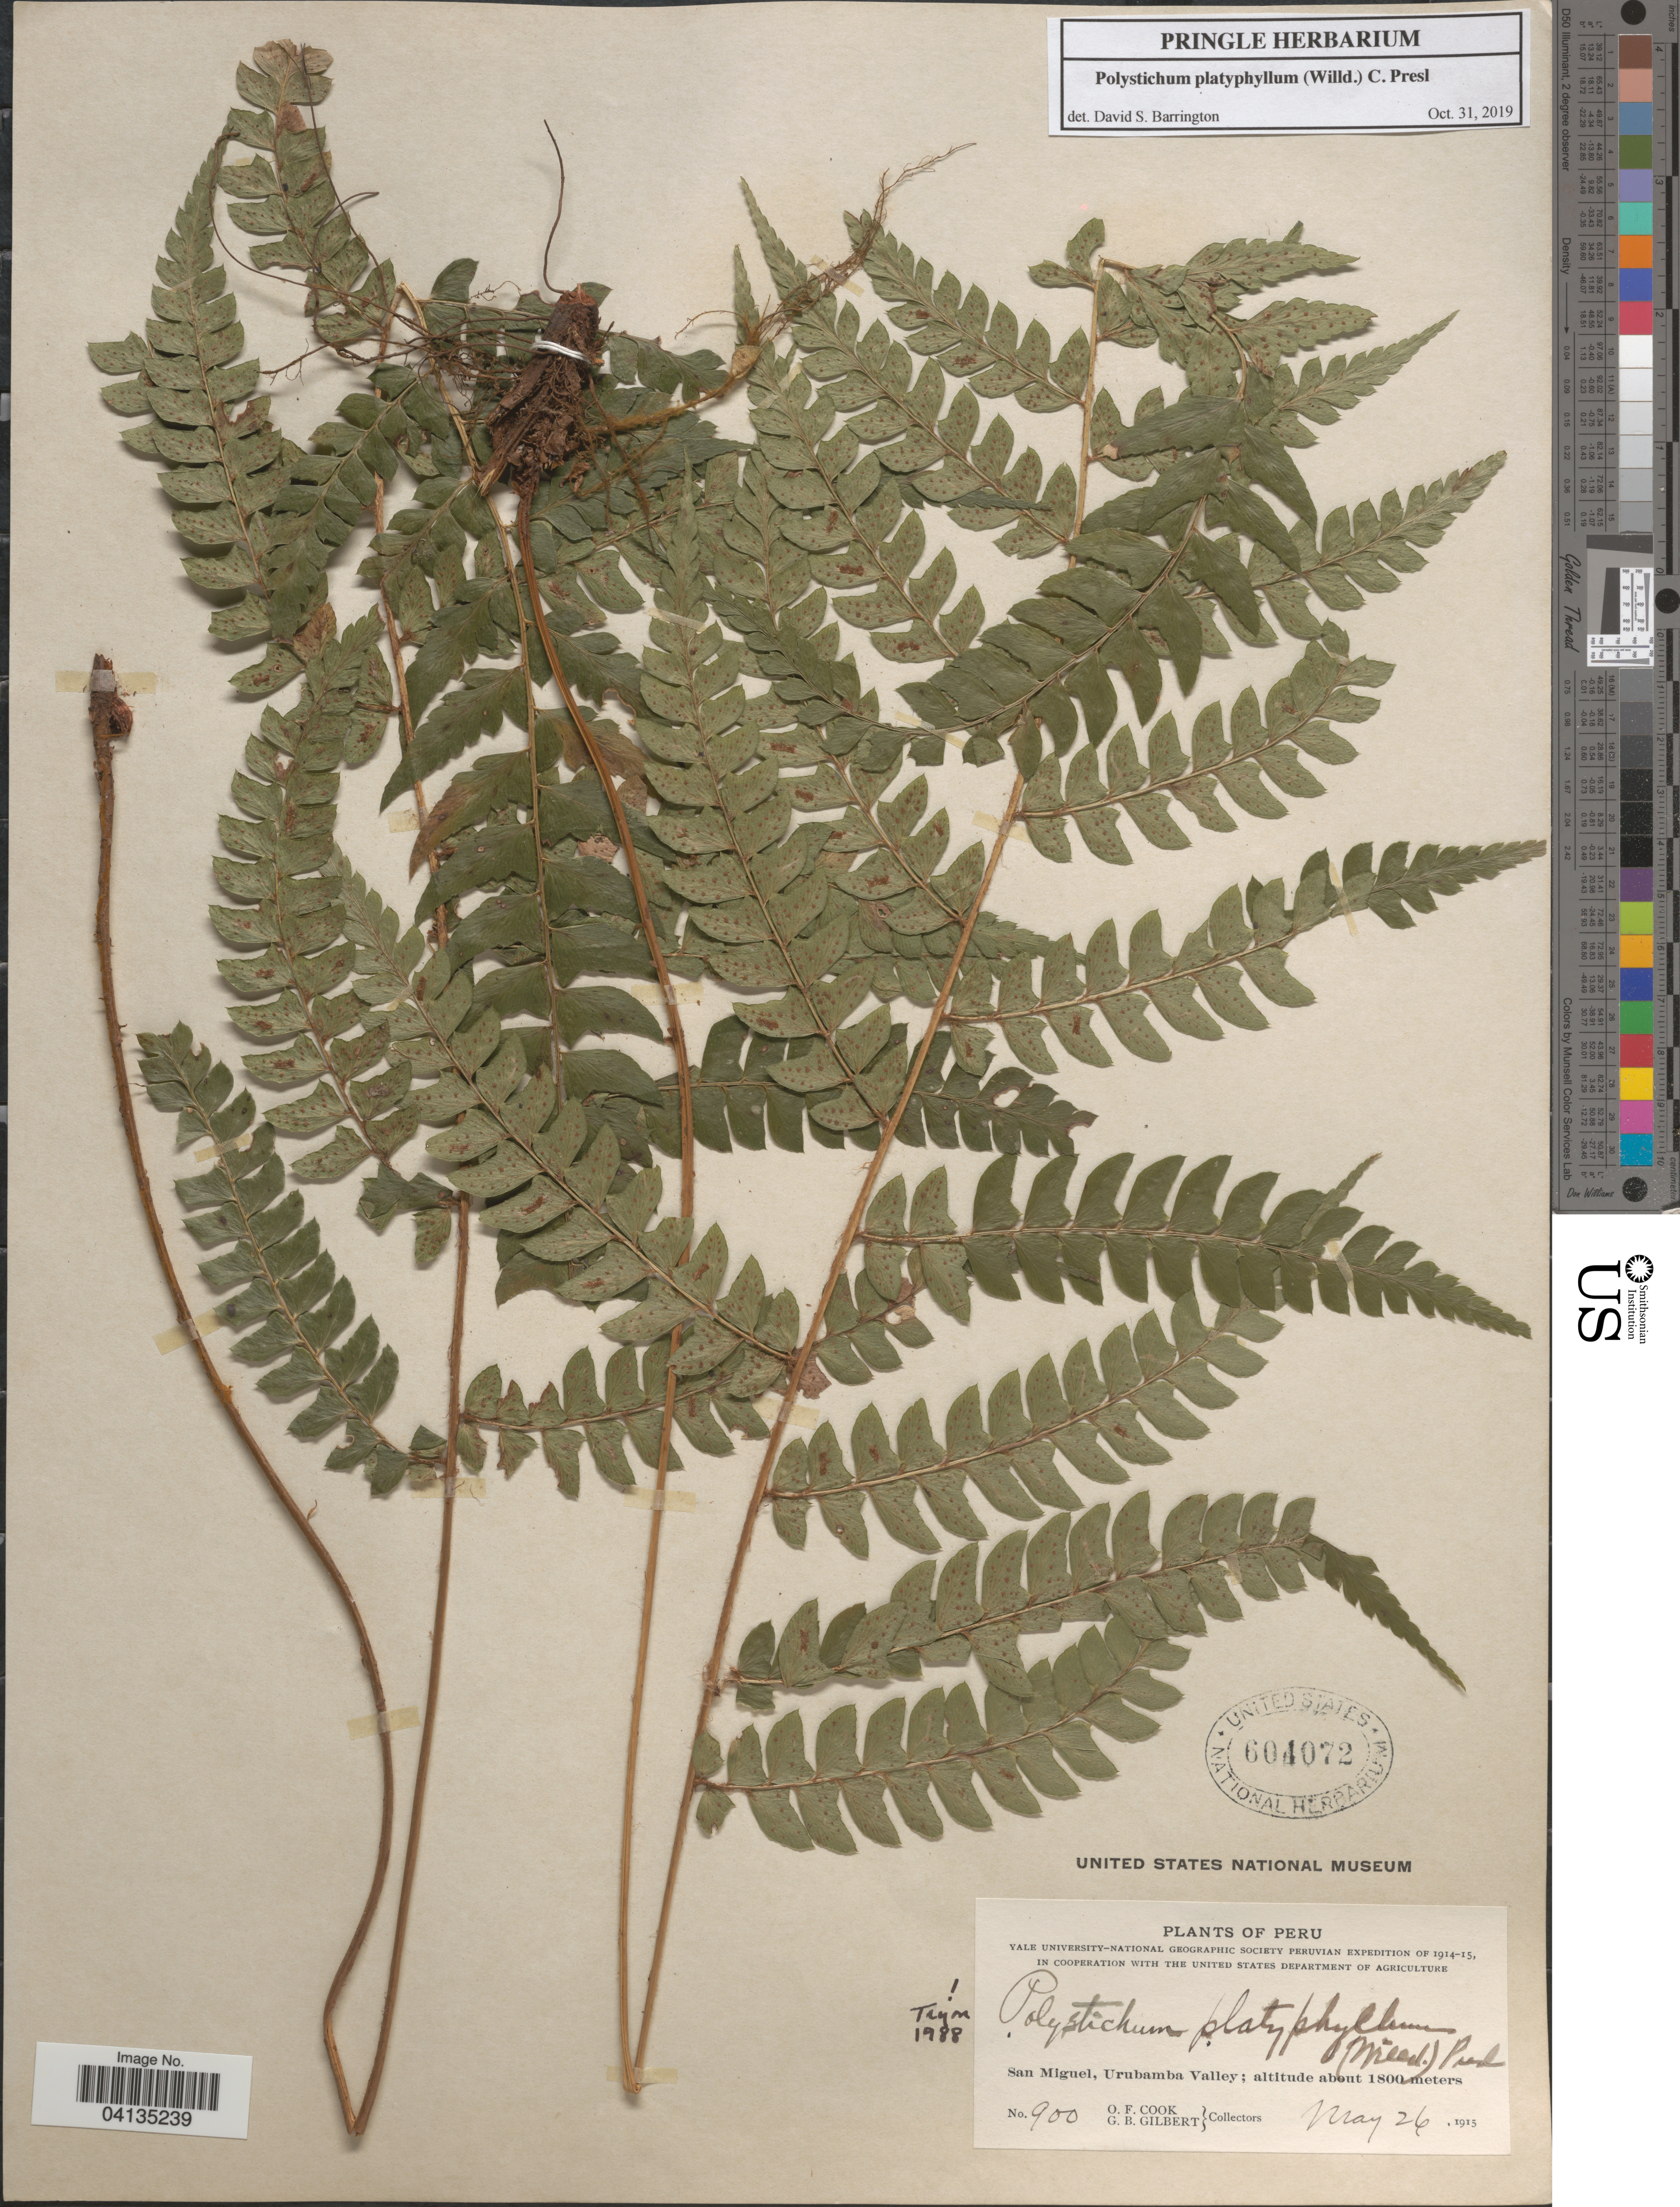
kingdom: Plantae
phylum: Tracheophyta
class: Polypodiopsida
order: Polypodiales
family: Dryopteridaceae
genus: Polystichum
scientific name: Polystichum platyphyllum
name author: (Willd.) C. Presl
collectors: O. F. Cook & G. B. Gilbert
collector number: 900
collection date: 1915-05-26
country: Peru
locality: Yale University-National Geographic Society Peruvian Expedition of 1914-15. San Miguel, Urubamba Valley.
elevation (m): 1800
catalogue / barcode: US 604072